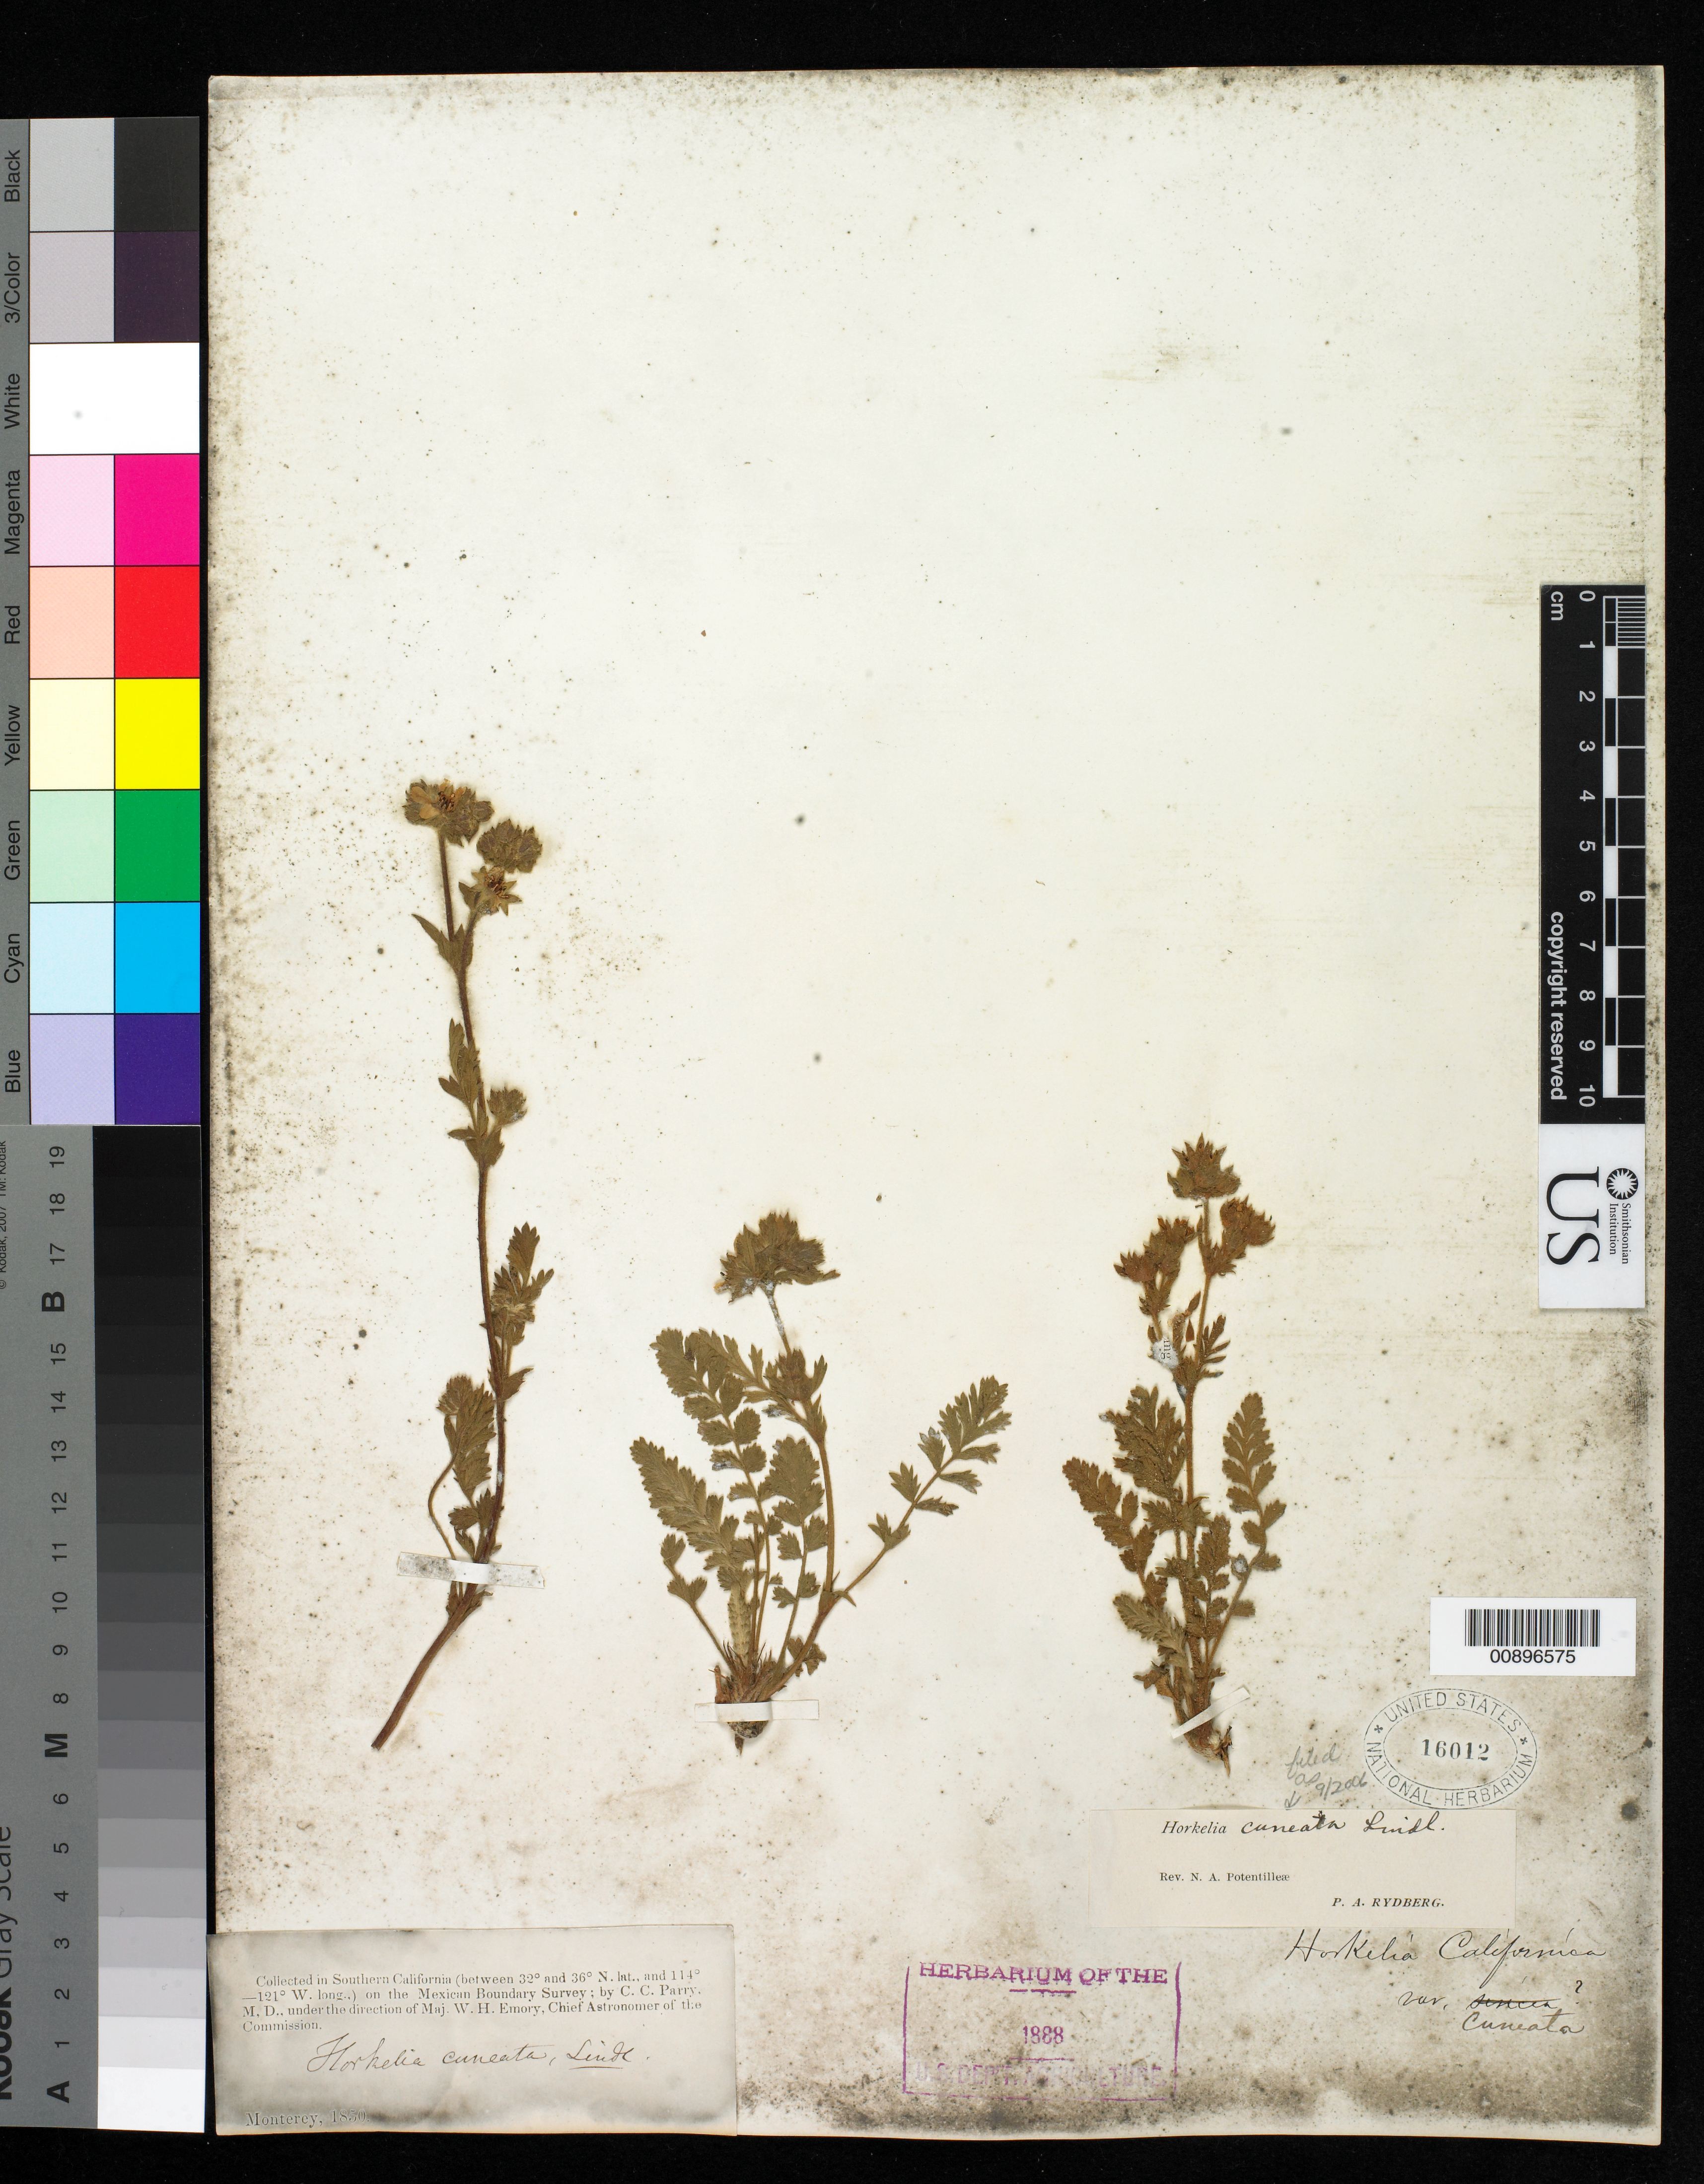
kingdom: Plantae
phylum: Tracheophyta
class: Magnoliopsida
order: Rosales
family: Rosaceae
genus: Potentilla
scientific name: Potentilla lindleyi var. lindleyi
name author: Greene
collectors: C. C. Parry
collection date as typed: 1850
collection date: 1850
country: United States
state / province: California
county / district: Monterey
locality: Monterey, Southern California.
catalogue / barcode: US 16012